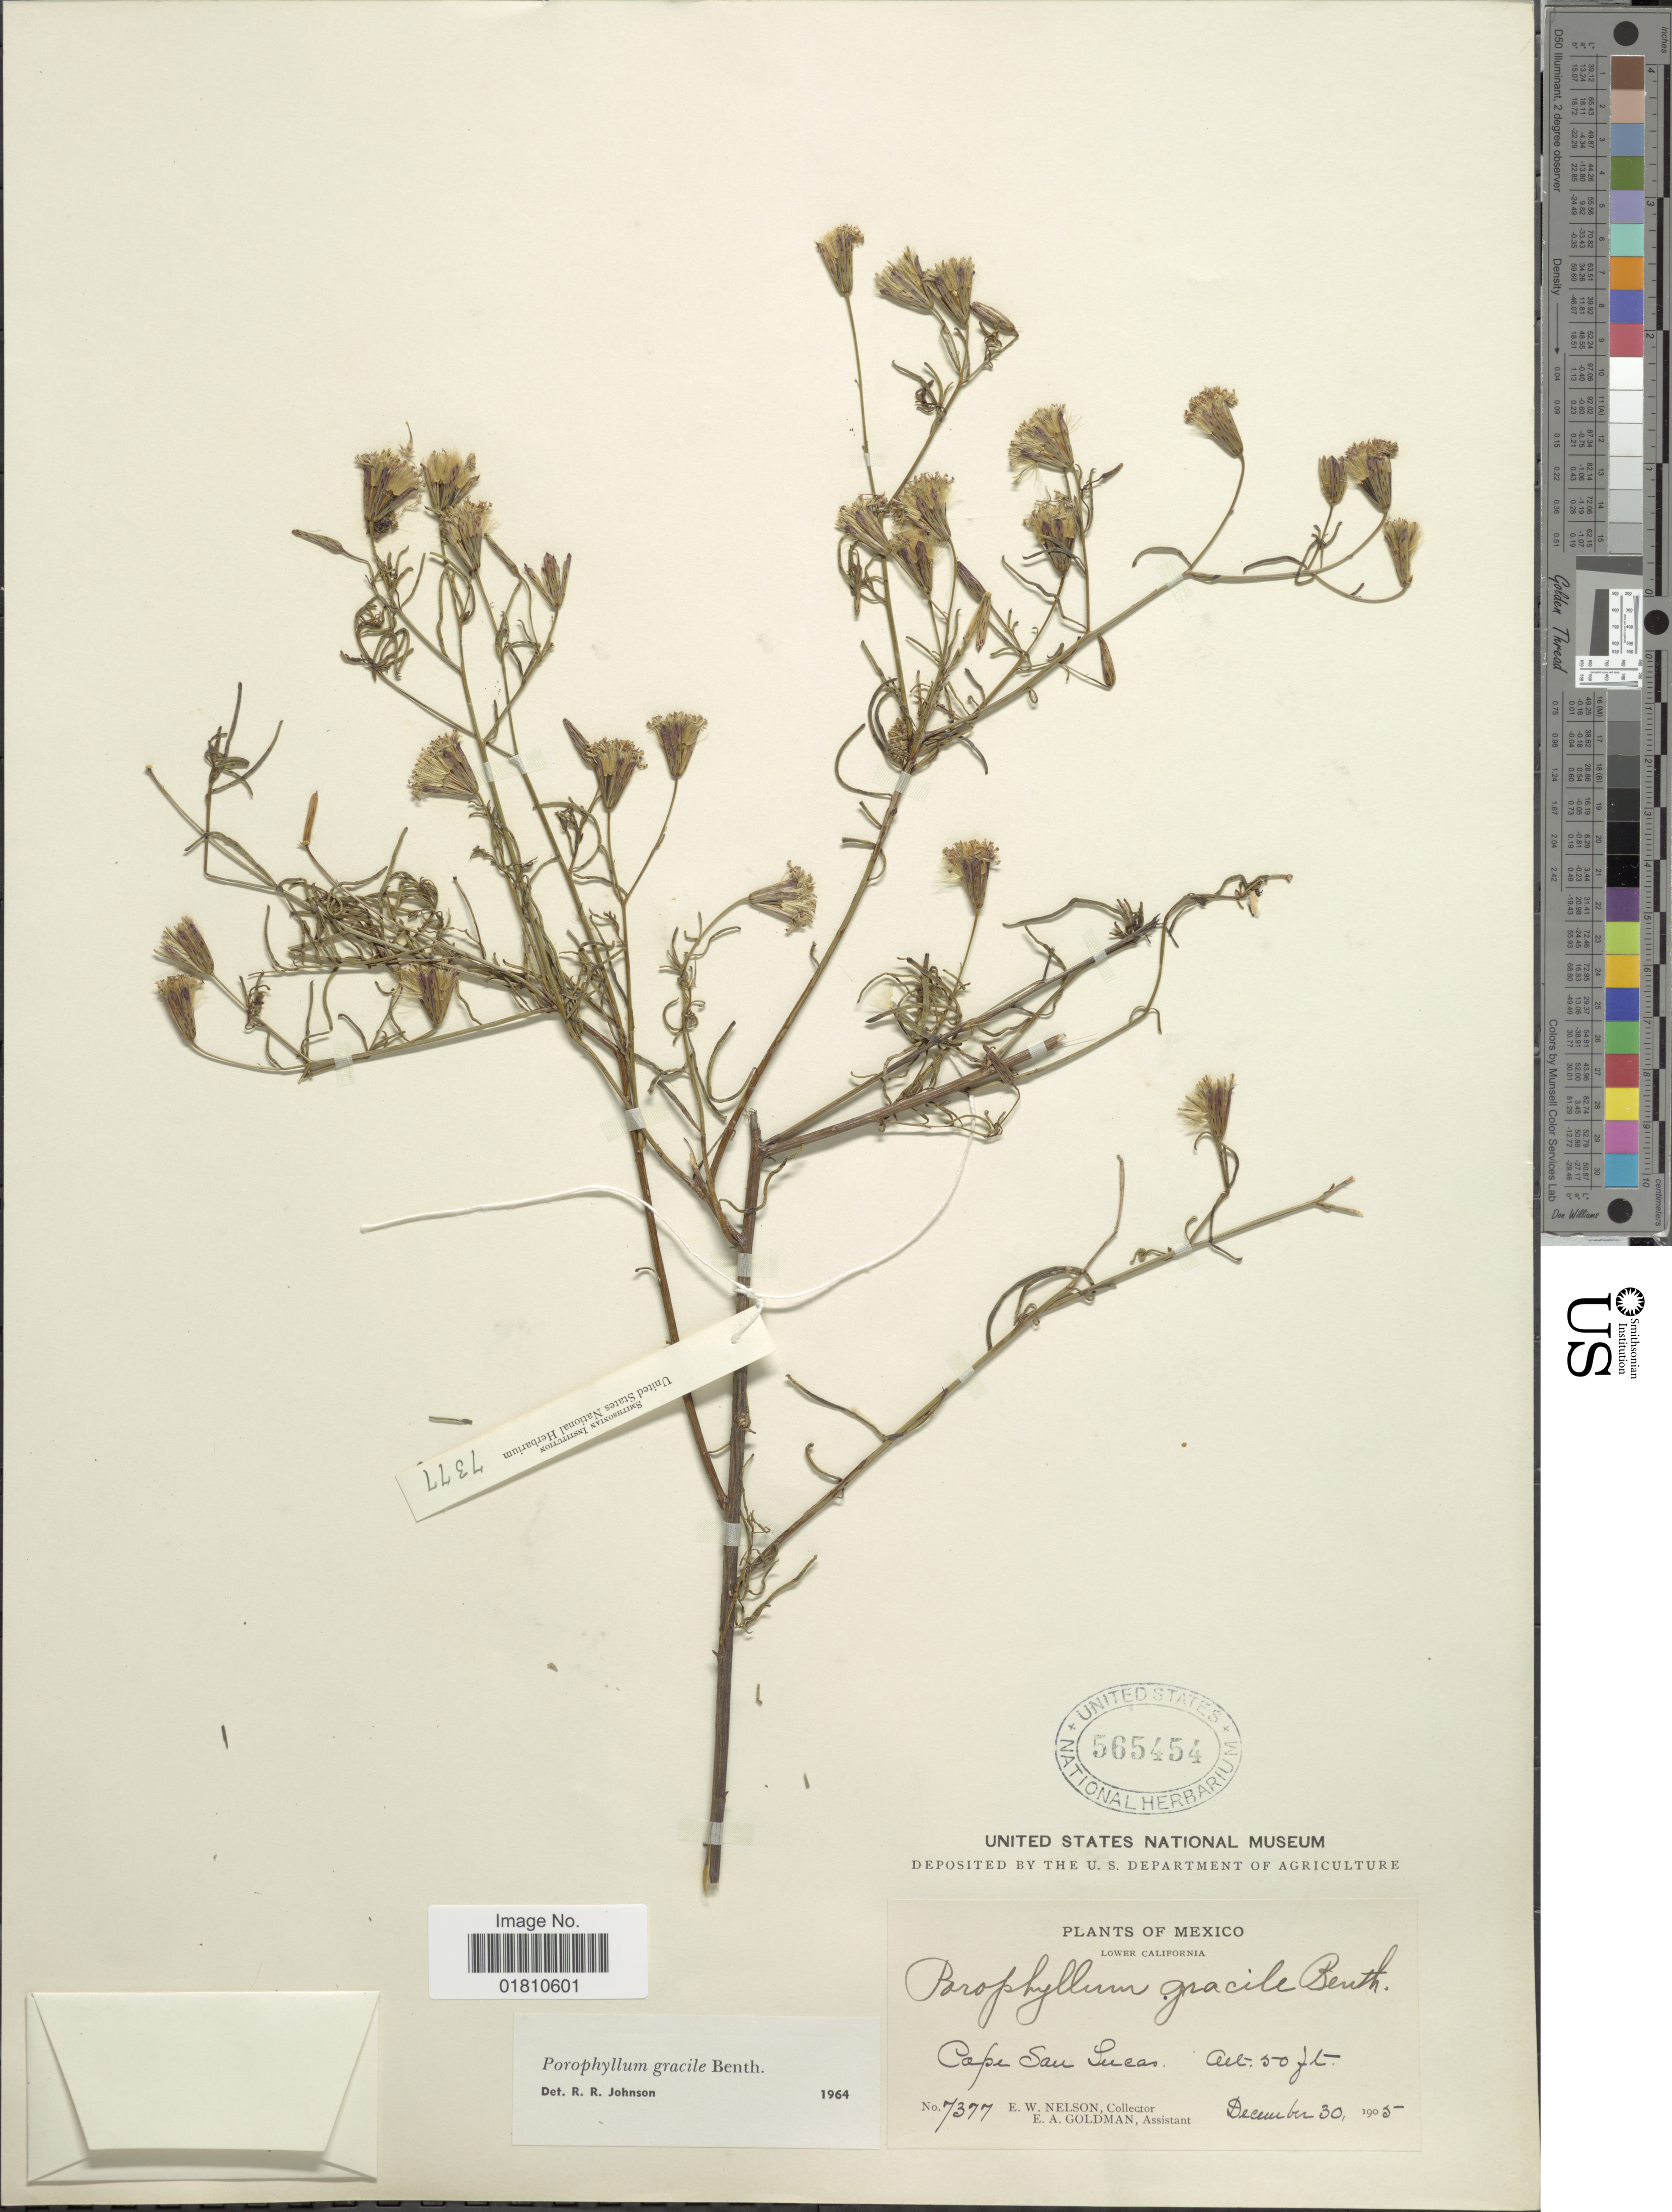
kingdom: Plantae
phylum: Tracheophyta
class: Magnoliopsida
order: Asterales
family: Asteraceae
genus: Porophyllum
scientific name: Porophyllum gracile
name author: Benth.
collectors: E. W. Nelson & E. A. Goldman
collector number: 7377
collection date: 1905-12-30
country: Mexico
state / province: Baja California Sur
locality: Lower California, Cape San Lucas.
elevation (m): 15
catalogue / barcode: US 565454